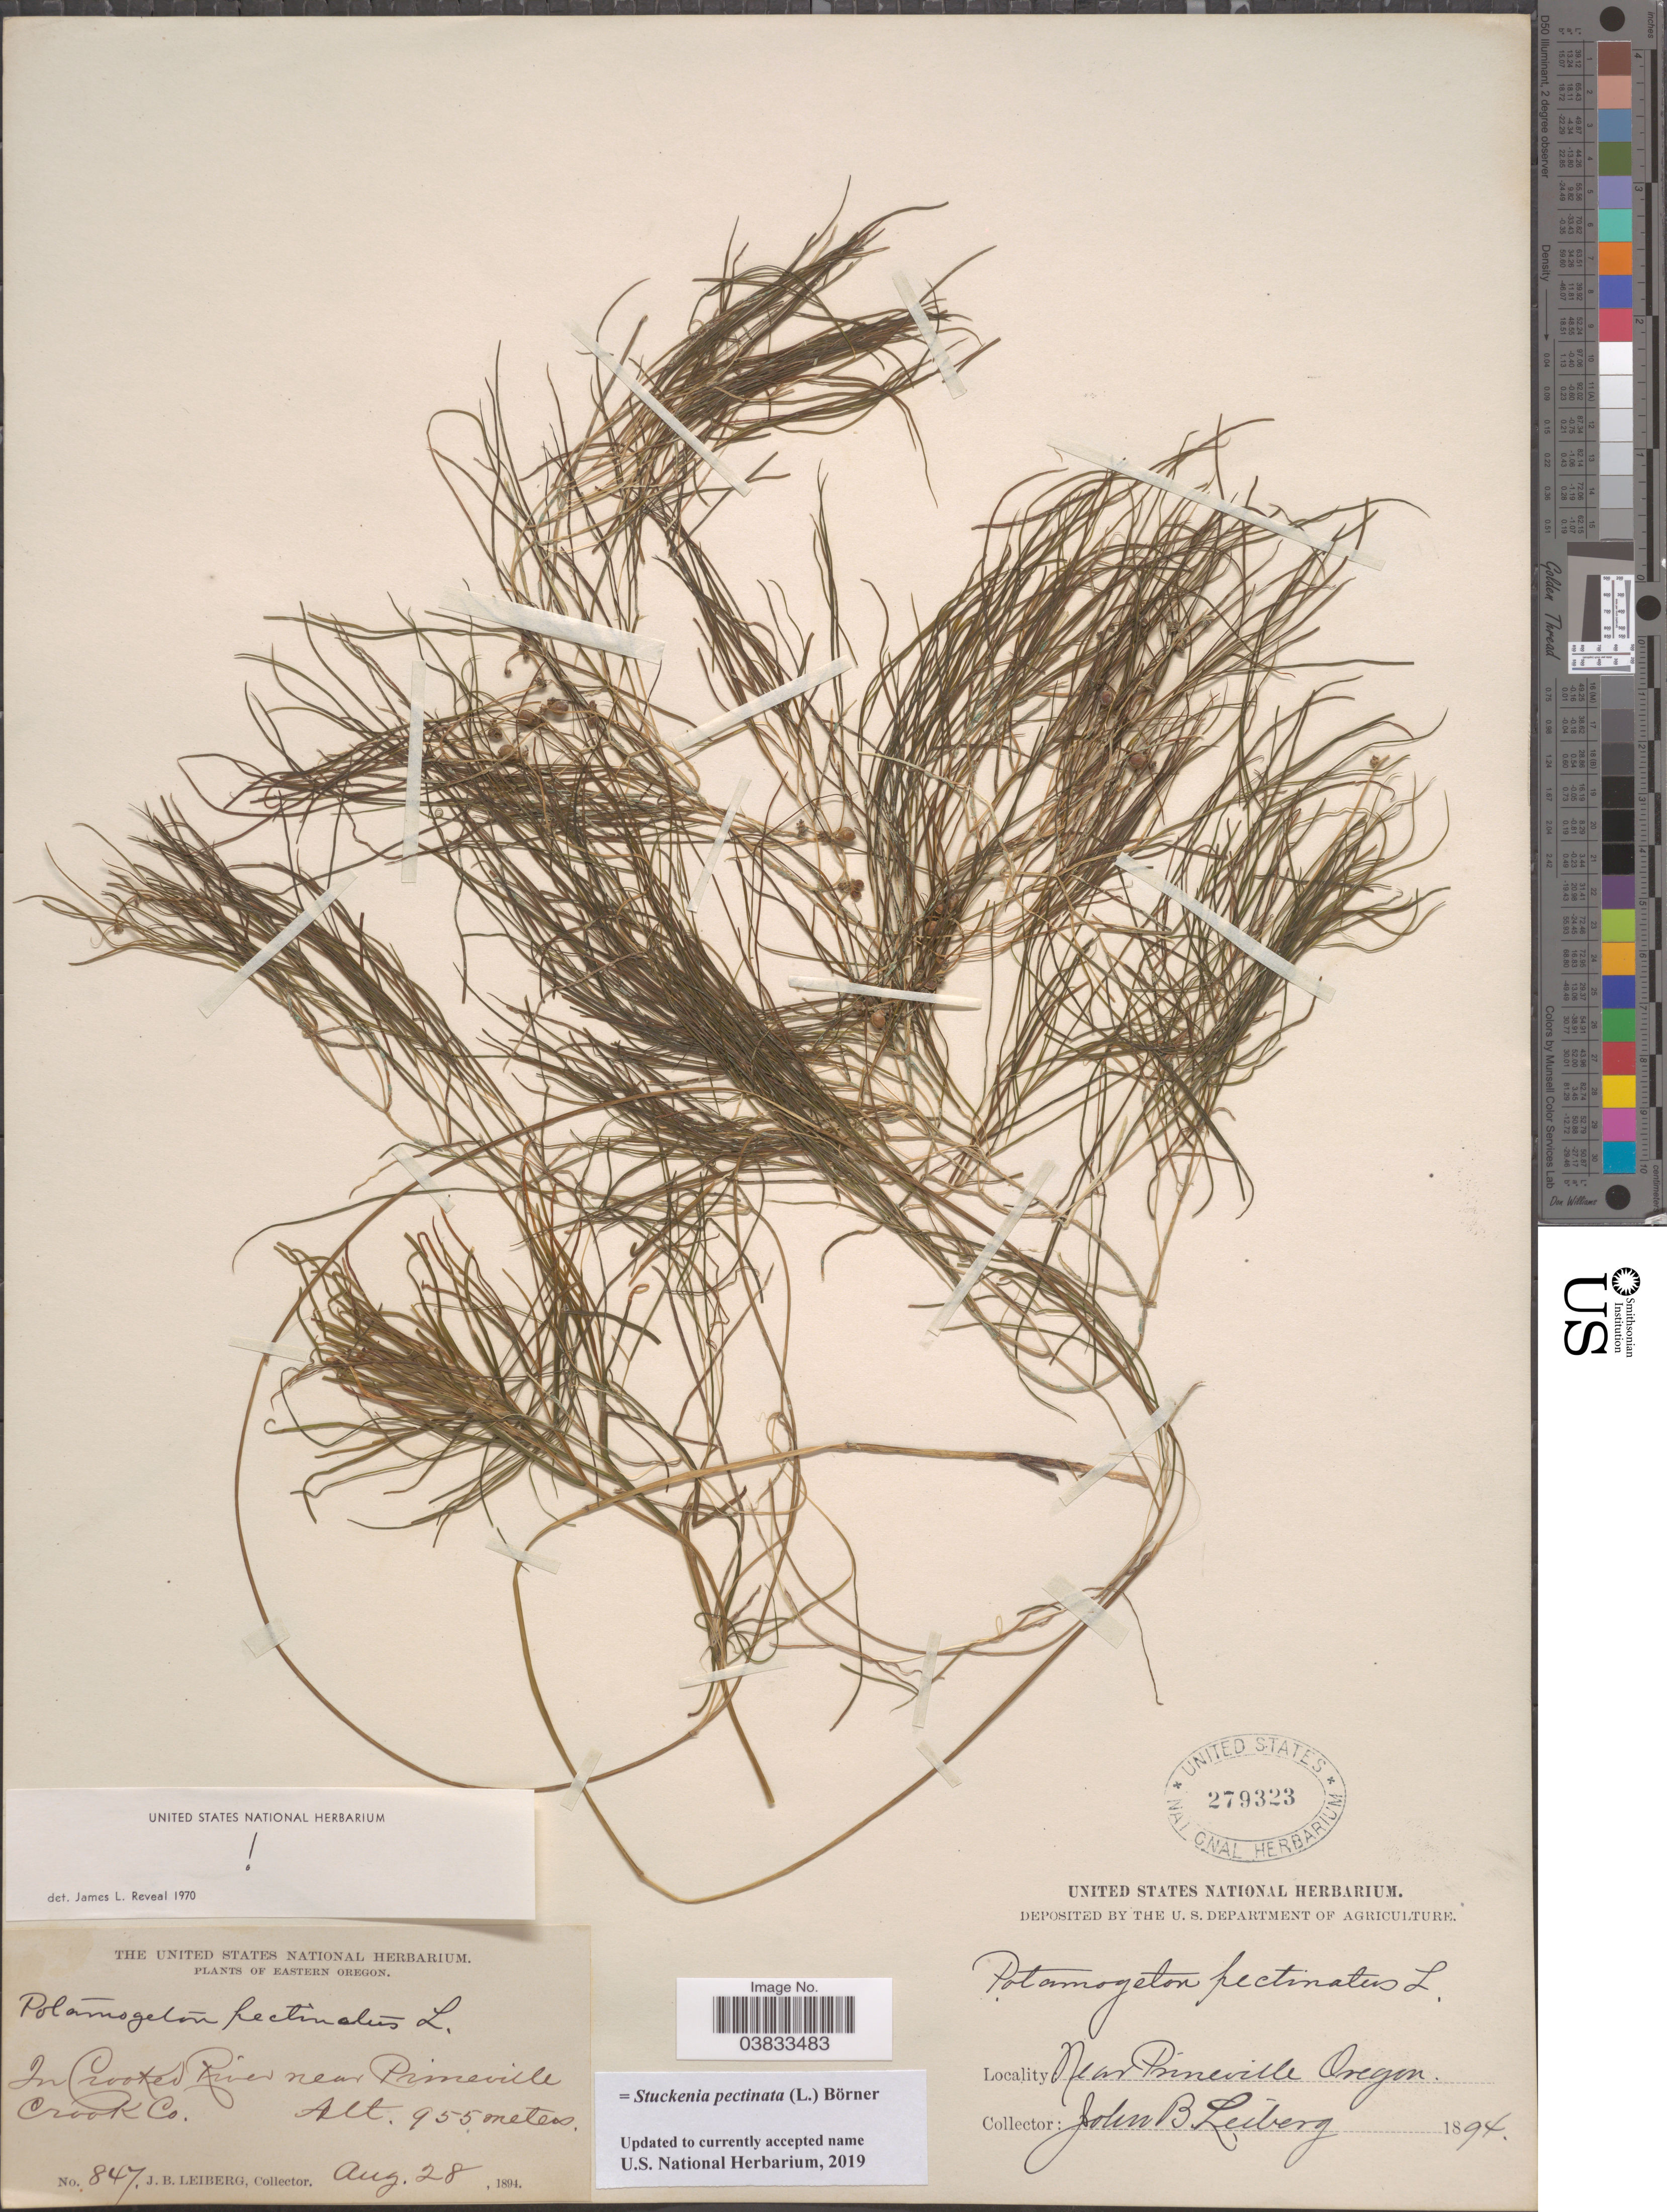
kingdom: Plantae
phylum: Tracheophyta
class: Liliopsida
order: Alismatales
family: Potamogetonaceae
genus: Stuckenia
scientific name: Stuckenia pectinata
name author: (L.) Börner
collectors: J. B. Leiberg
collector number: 847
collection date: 1894-08-28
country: United States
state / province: Oregon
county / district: Crook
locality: Eastern Oregon. In Crooked River near Prineville. Crook Co.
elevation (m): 955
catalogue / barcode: US 279323